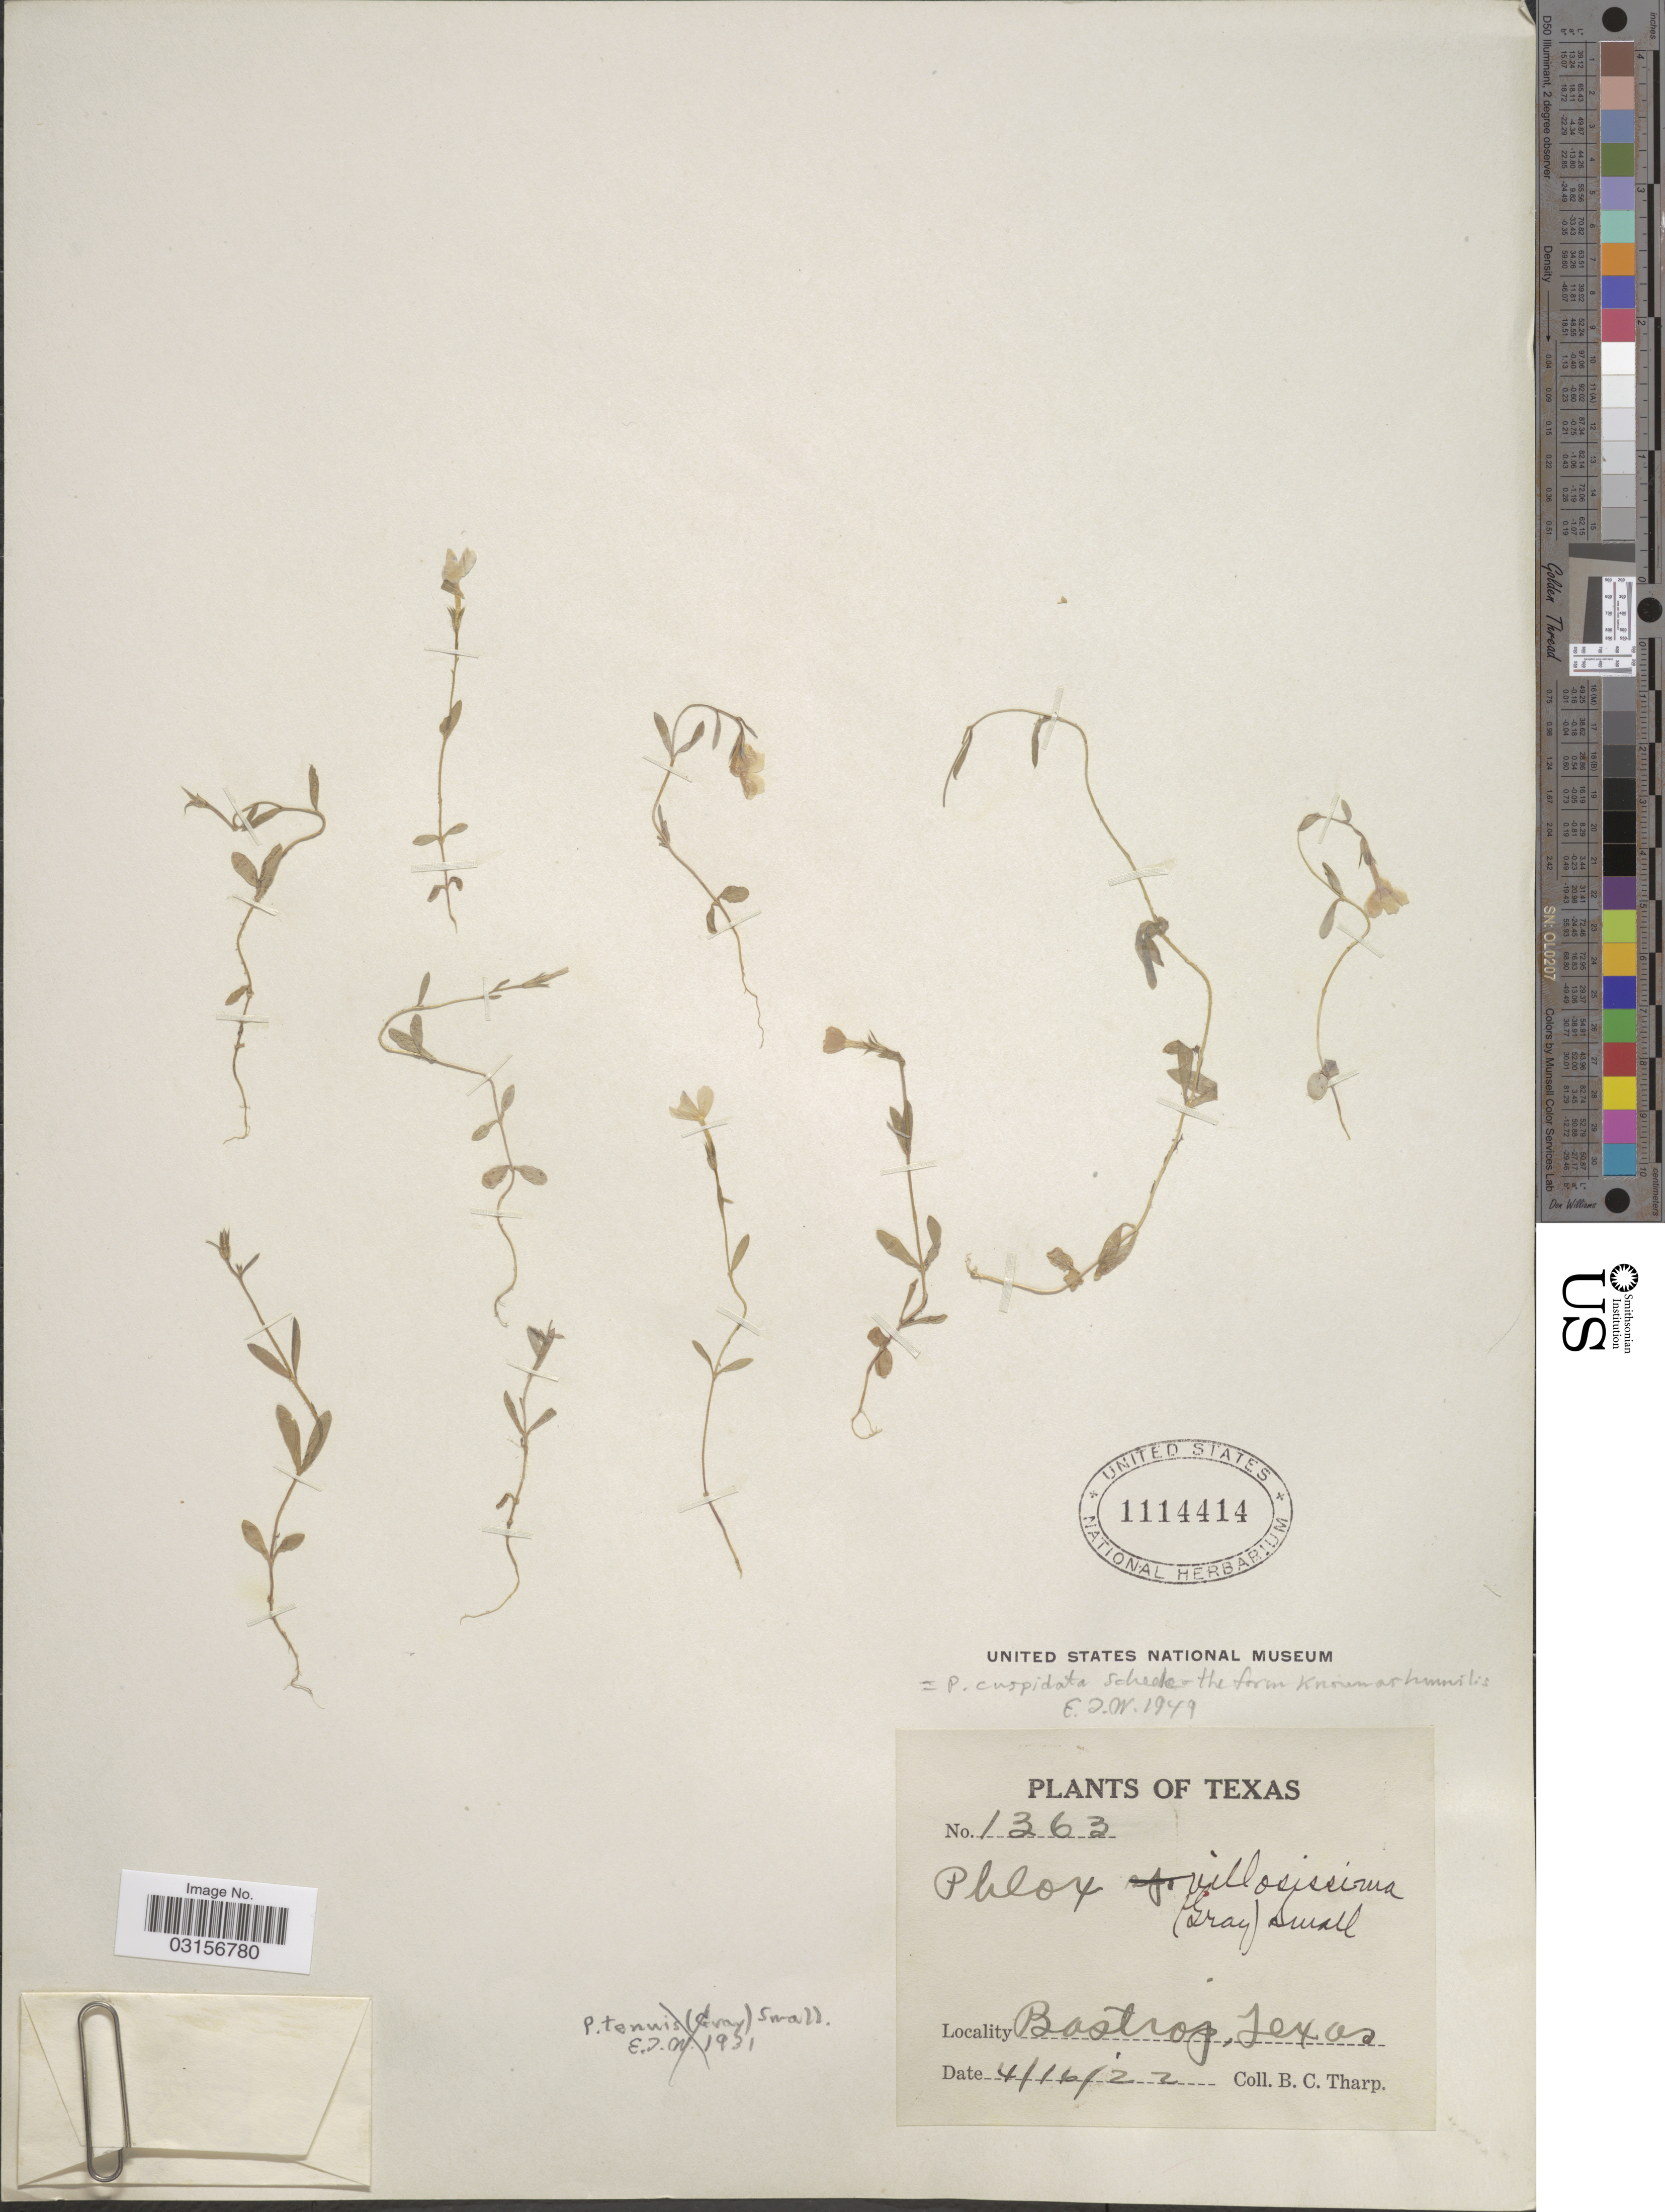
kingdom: Plantae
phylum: Tracheophyta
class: Magnoliopsida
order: Ericales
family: Polemoniaceae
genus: Phlox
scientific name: Phlox cuspidata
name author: Scheele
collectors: B. C. Tharp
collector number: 1363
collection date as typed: Transcribed d/m/y: 16/4/22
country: United States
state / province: Texas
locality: Bastrop, Texas.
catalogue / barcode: US 1114414